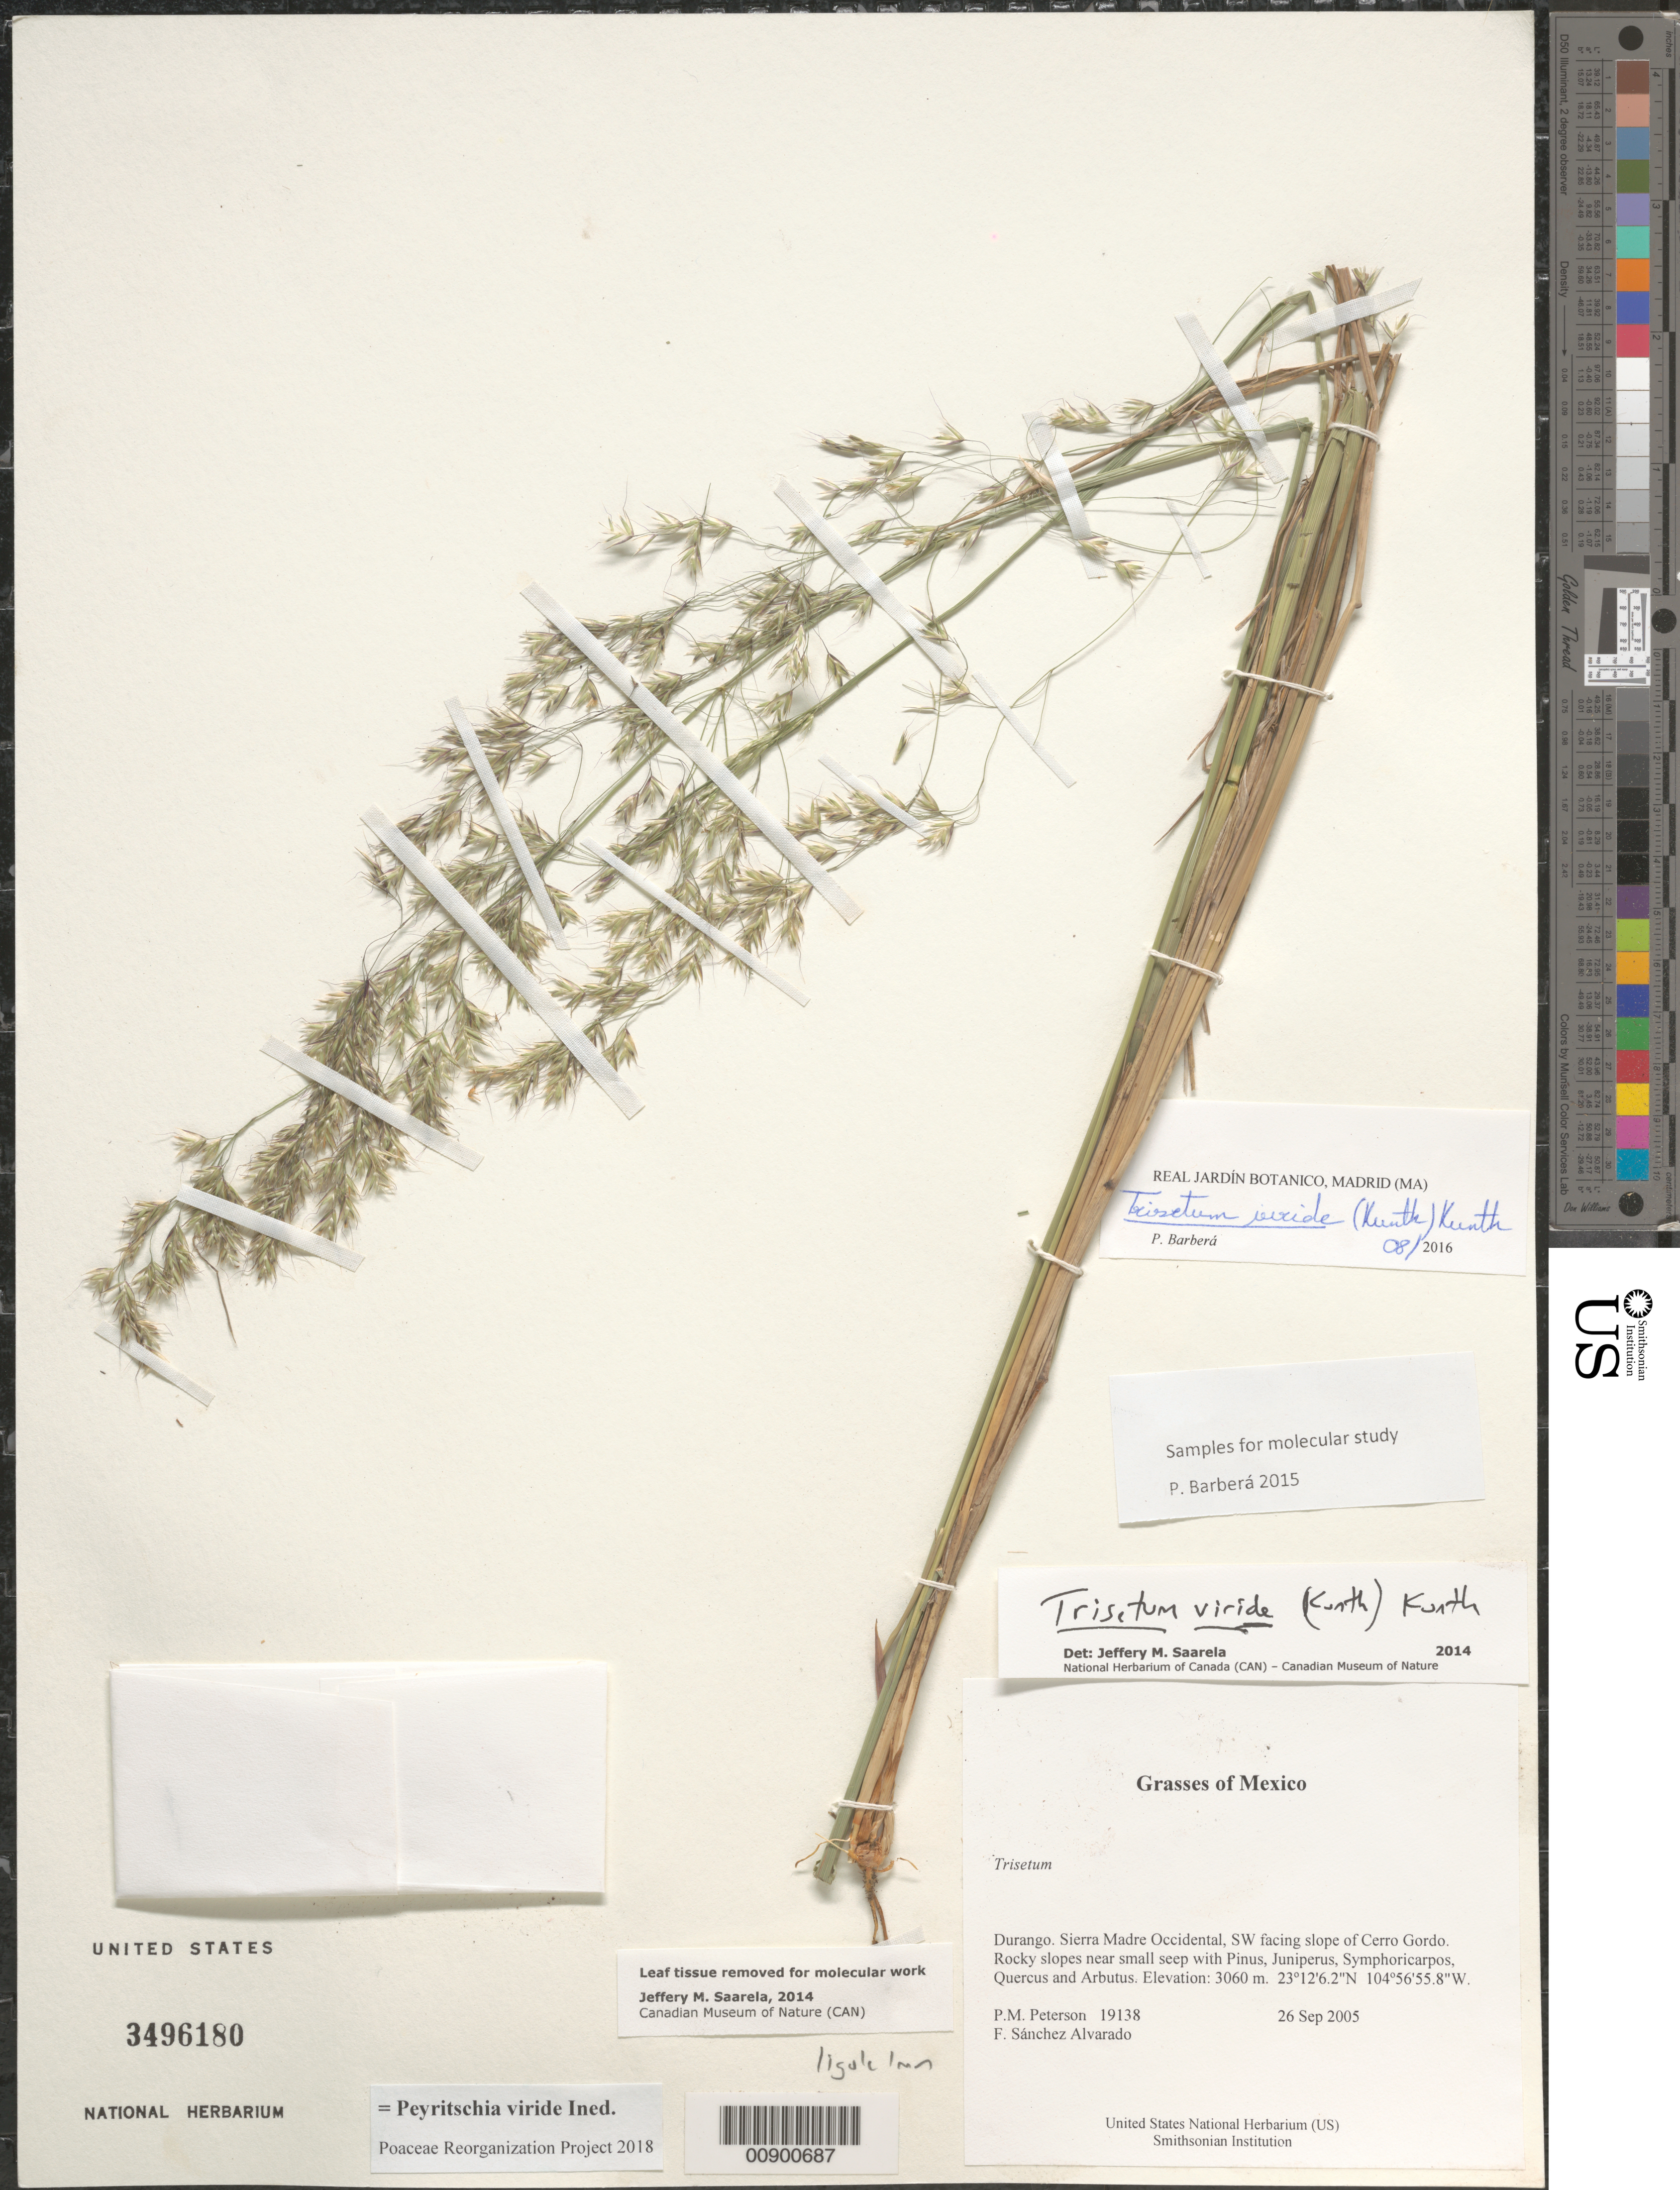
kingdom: Plantae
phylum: Tracheophyta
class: Liliopsida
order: Poales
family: Poaceae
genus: Peyritschia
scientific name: Peyritschia viride, ined. 2020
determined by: Poaceae Reorganization Project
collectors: P. M. Peterson & F. Sánchez Alvarado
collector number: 19138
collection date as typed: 26 Sep 2005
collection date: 2005-09-26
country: Mexico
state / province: Durango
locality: Sierra Madre Occidental, SW facing slope of Cerro Gordo. Rocky slopes near small seep with Pinus, Juniperus, Symphoricarpos, Quercus and Arbutus.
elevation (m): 3060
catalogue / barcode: US 3496180